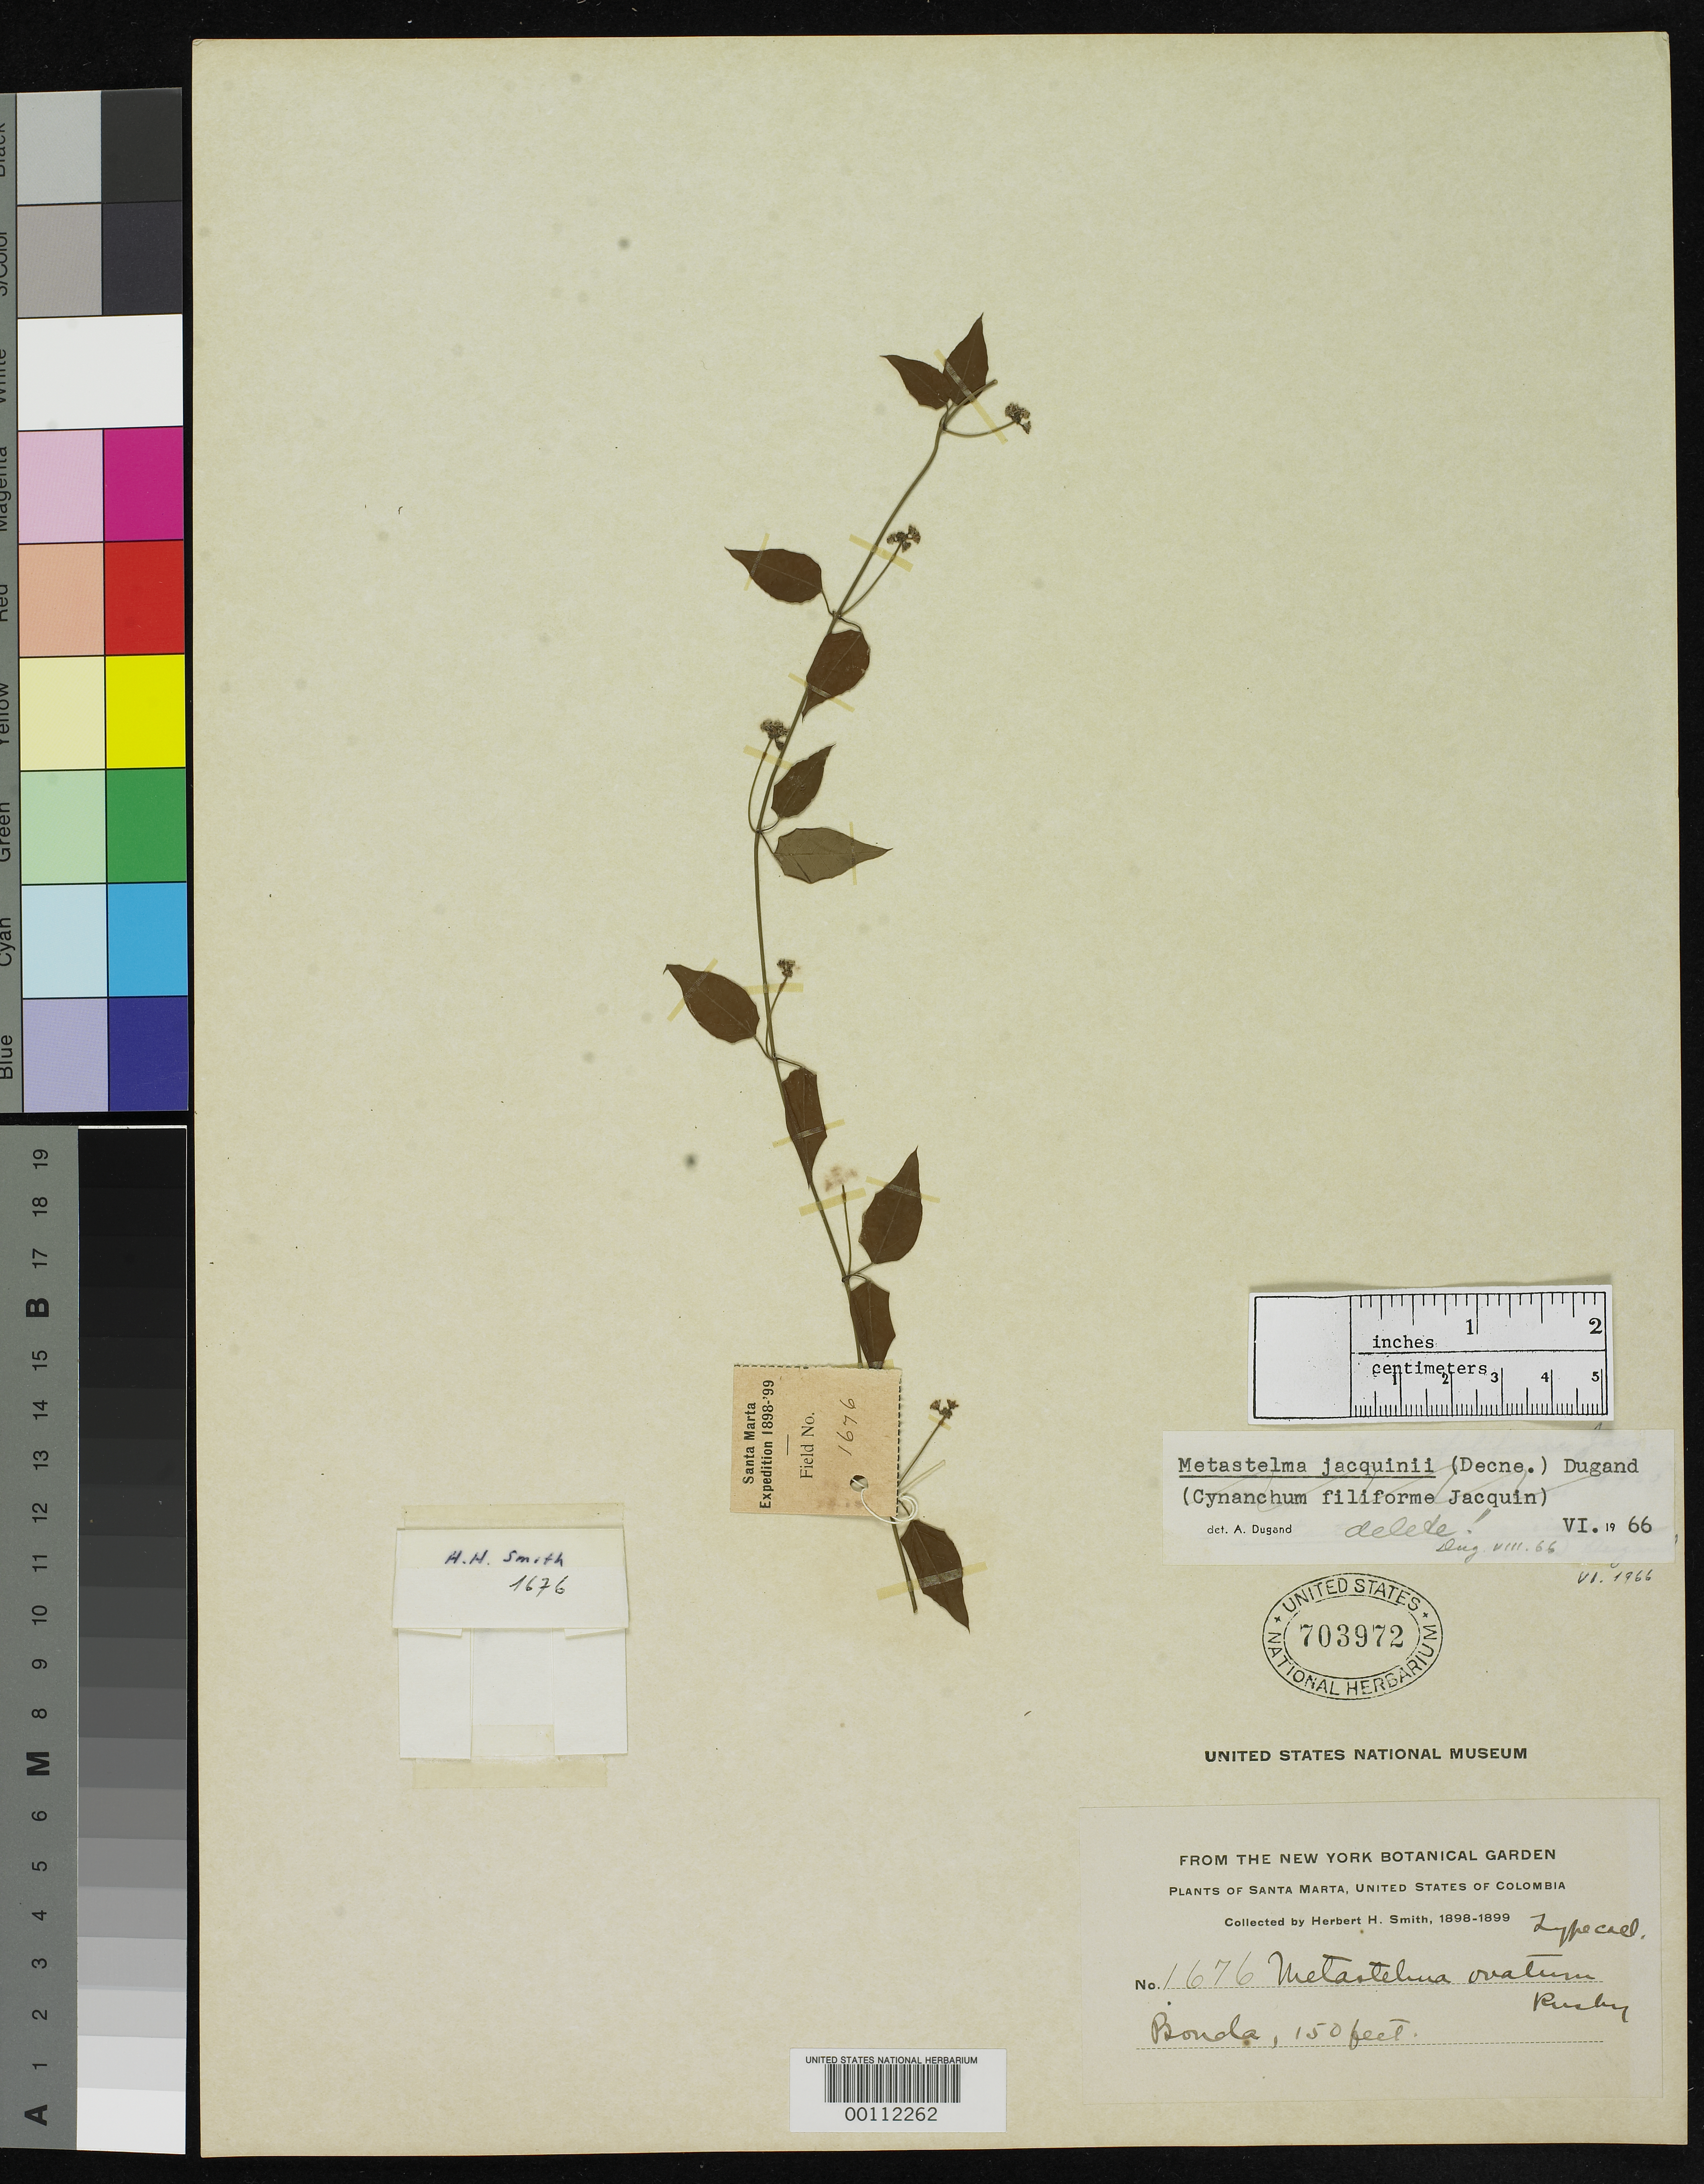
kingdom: Plantae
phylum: Tracheophyta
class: Magnoliopsida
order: Gentianales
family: Apocynaceae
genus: Metastelma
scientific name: Metastelma ovatum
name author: Rusby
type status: Isotype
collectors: Herbert H. Smith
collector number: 1676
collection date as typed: Jul 1898 or -- Jul 1899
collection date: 1898-07 or 1899-07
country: Colombia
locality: Bonda.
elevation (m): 46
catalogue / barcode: US 703972